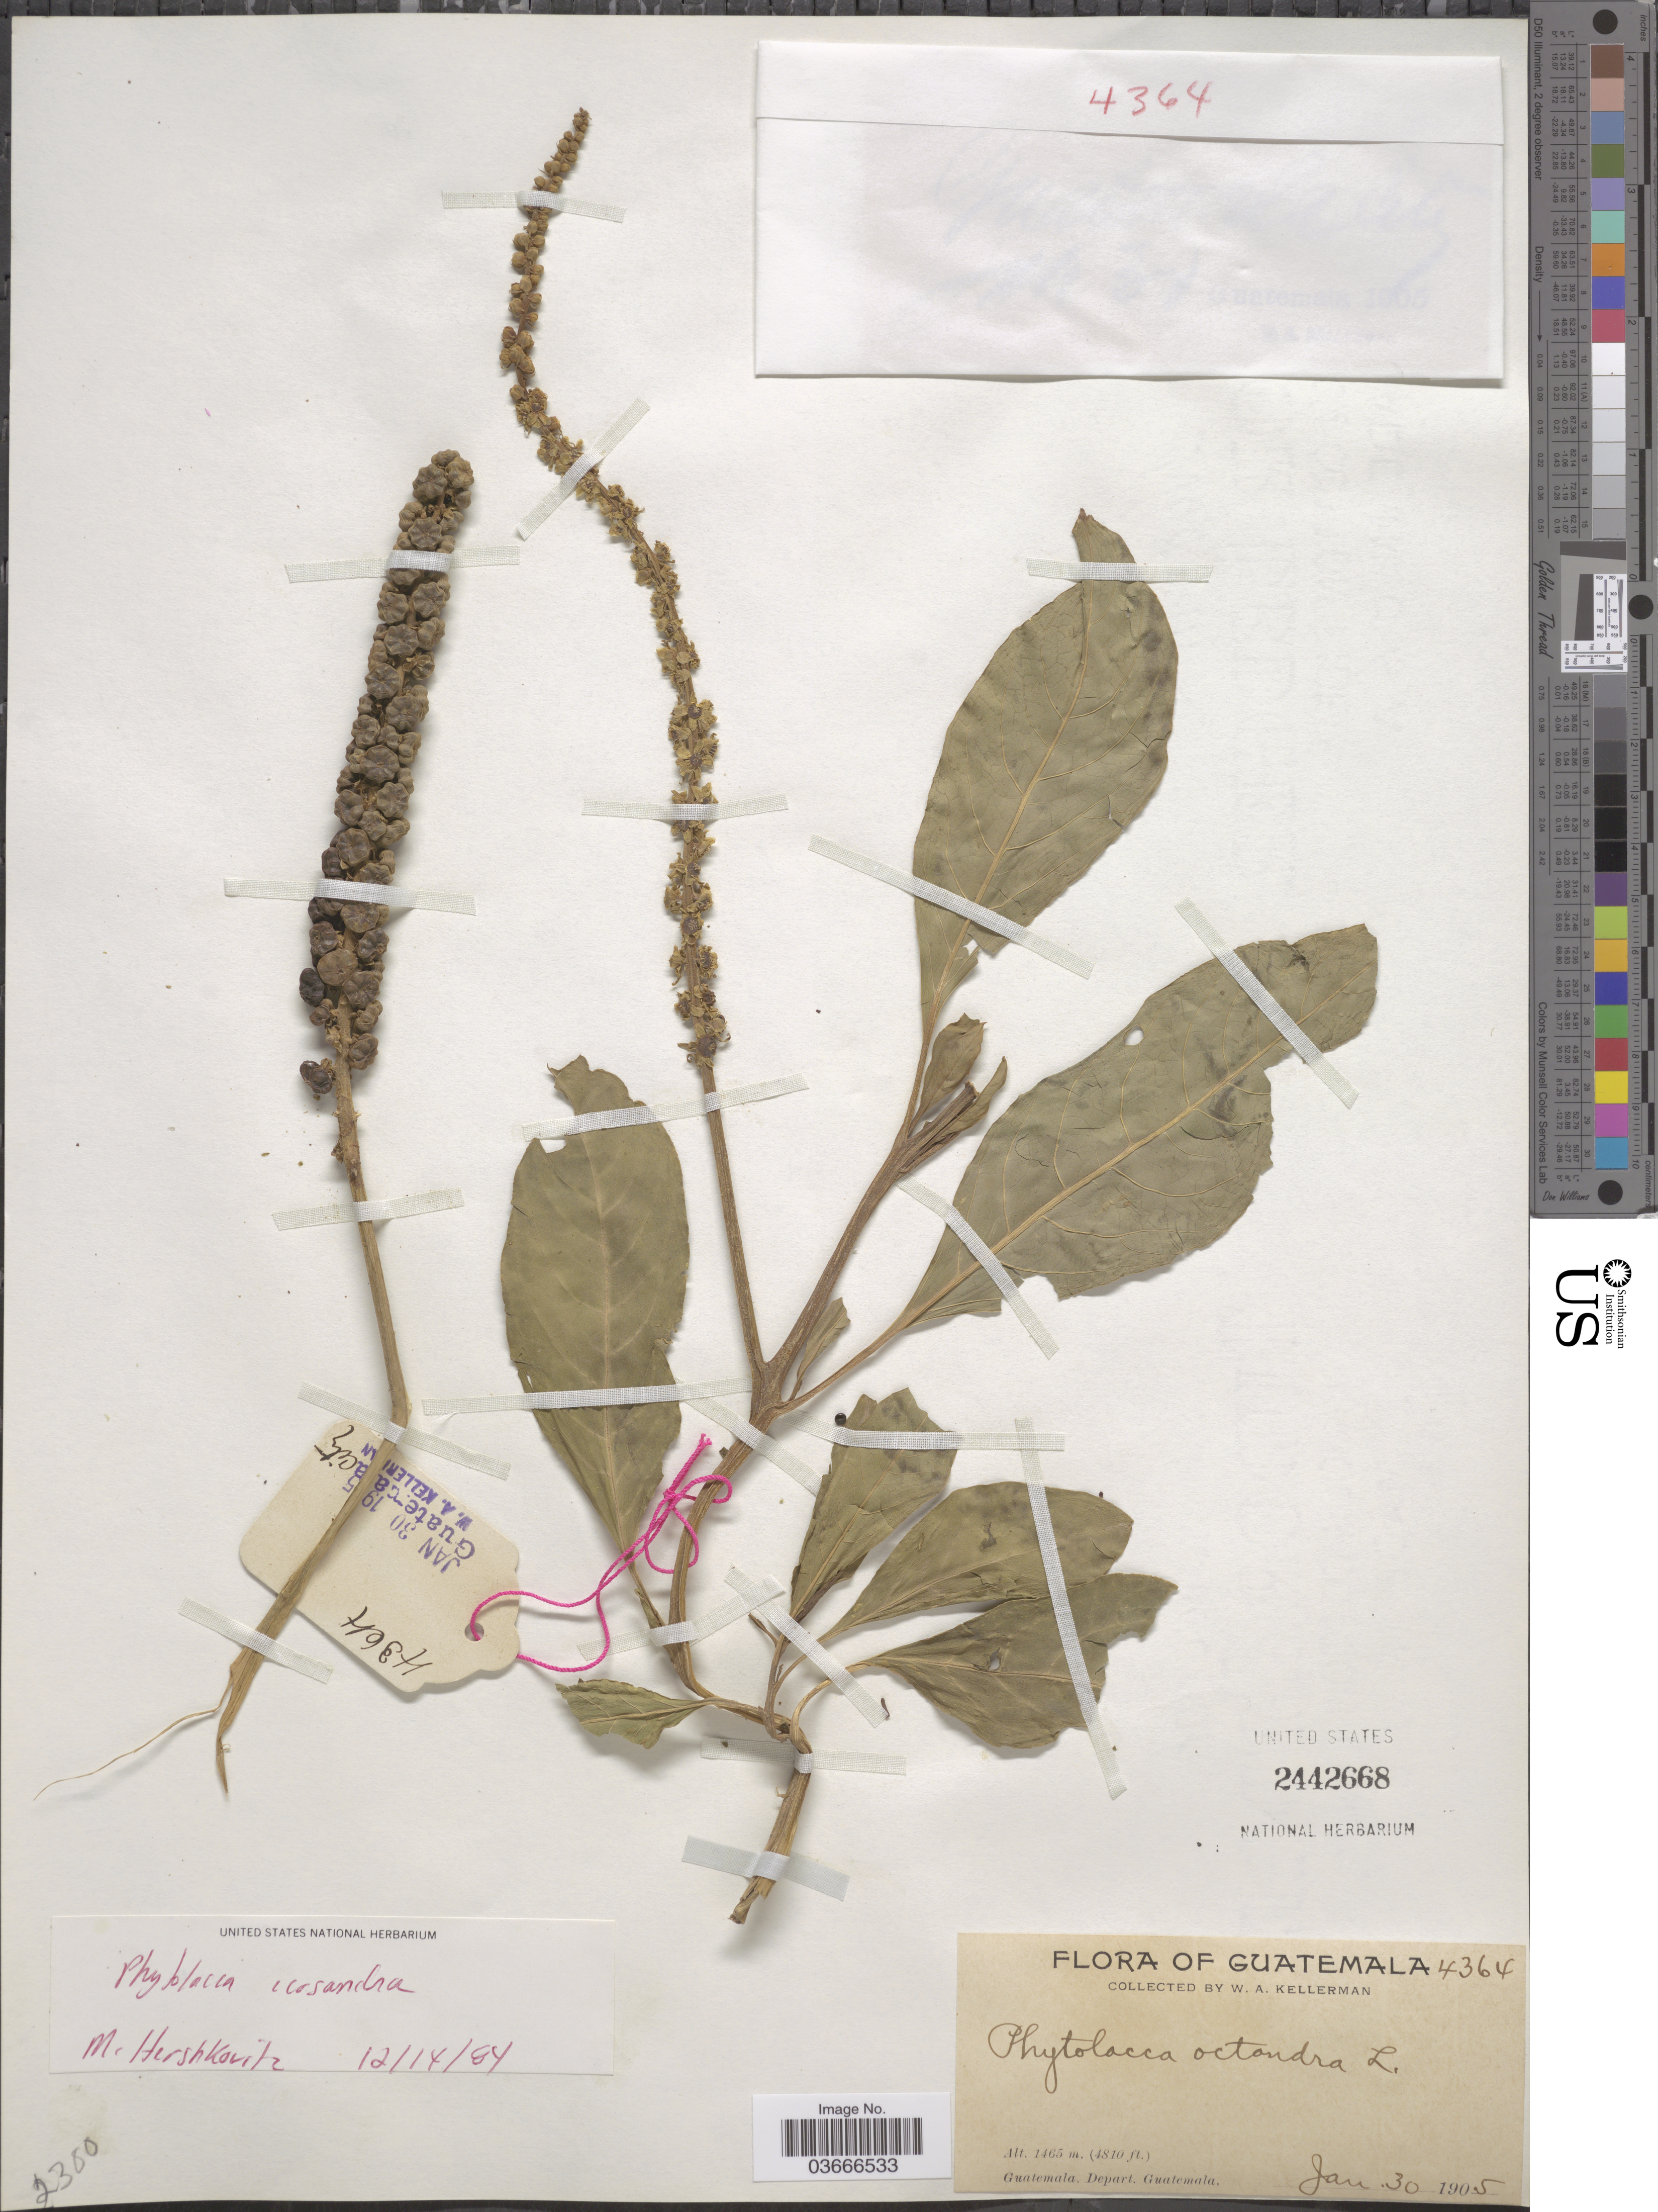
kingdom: Plantae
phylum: Tracheophyta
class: Magnoliopsida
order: Caryophyllales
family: Phytolaccaceae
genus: Phytolacca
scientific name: Phytolacca octandra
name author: L.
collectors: W. Kellerman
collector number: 4364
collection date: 1905-01-30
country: Guatemala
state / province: Guatemala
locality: Depart. Guatemala.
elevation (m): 1465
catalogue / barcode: US 2442668